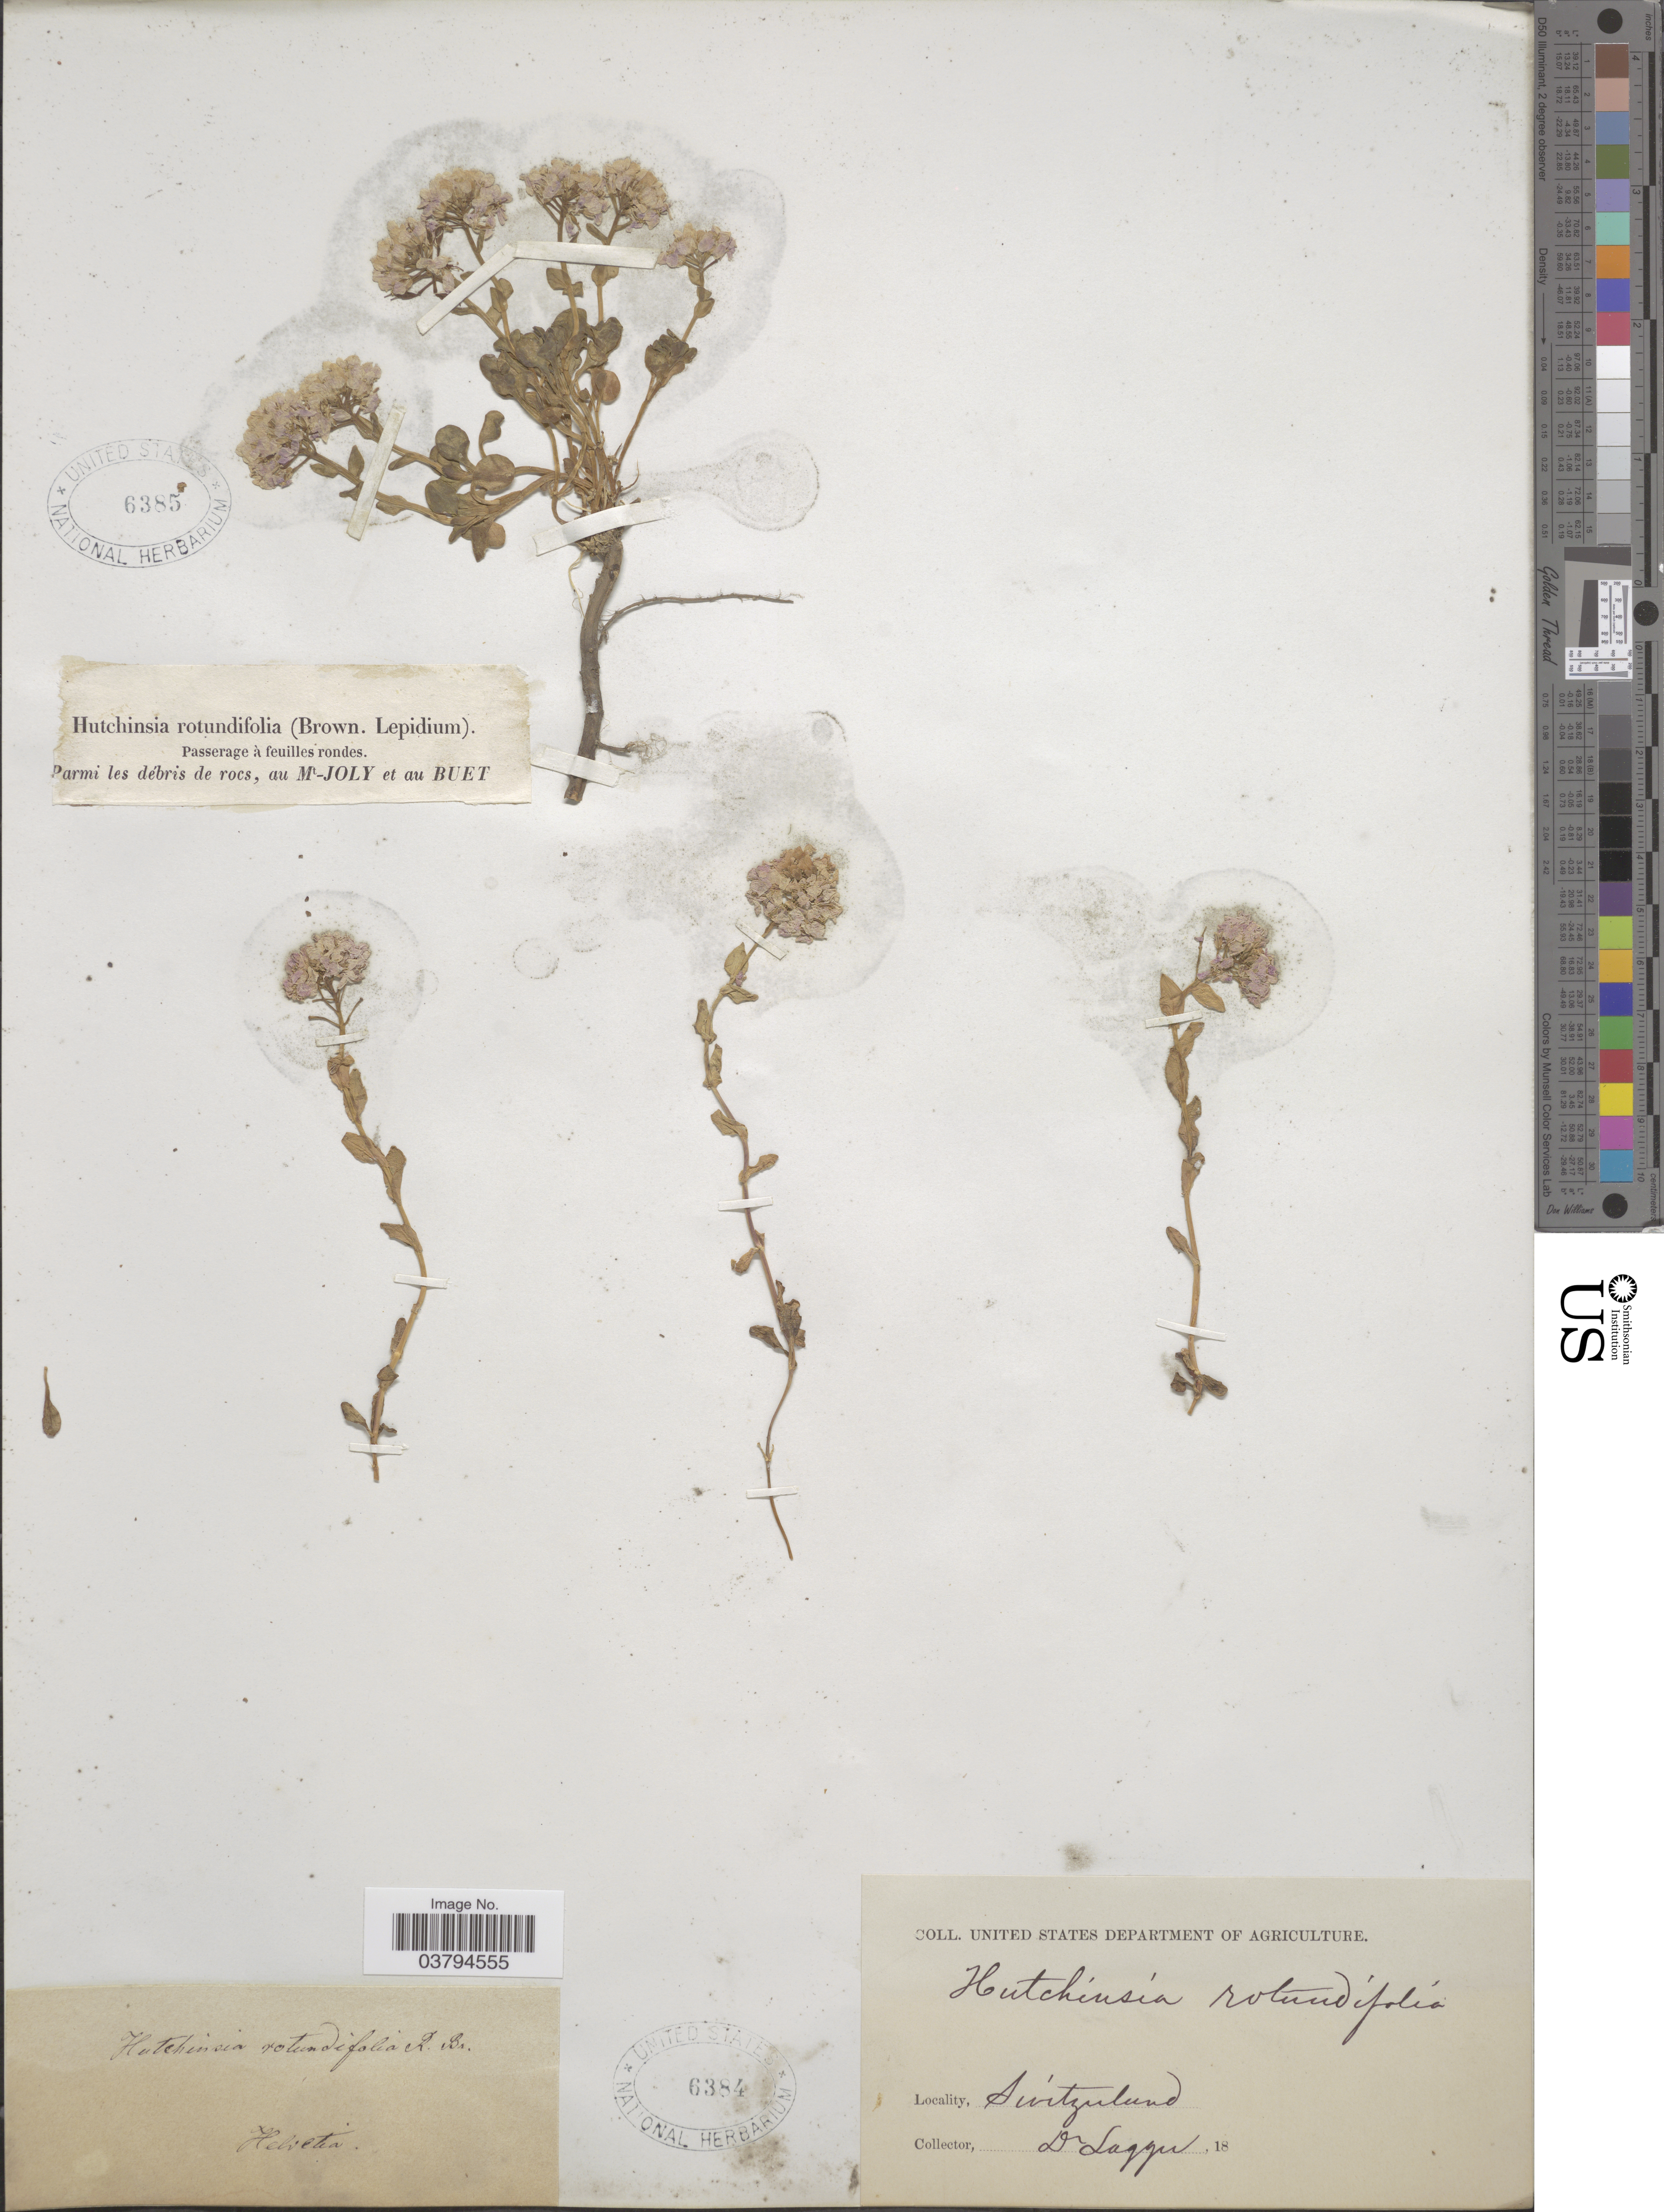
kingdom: Plantae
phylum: Tracheophyta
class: Magnoliopsida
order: Brassicales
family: Brassicaceae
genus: Hutchinsia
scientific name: Hutchinsia rotundifolia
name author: (L.) W.T. Aiton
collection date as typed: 18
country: Switzerland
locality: Helvetia.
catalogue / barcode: US 6384-2